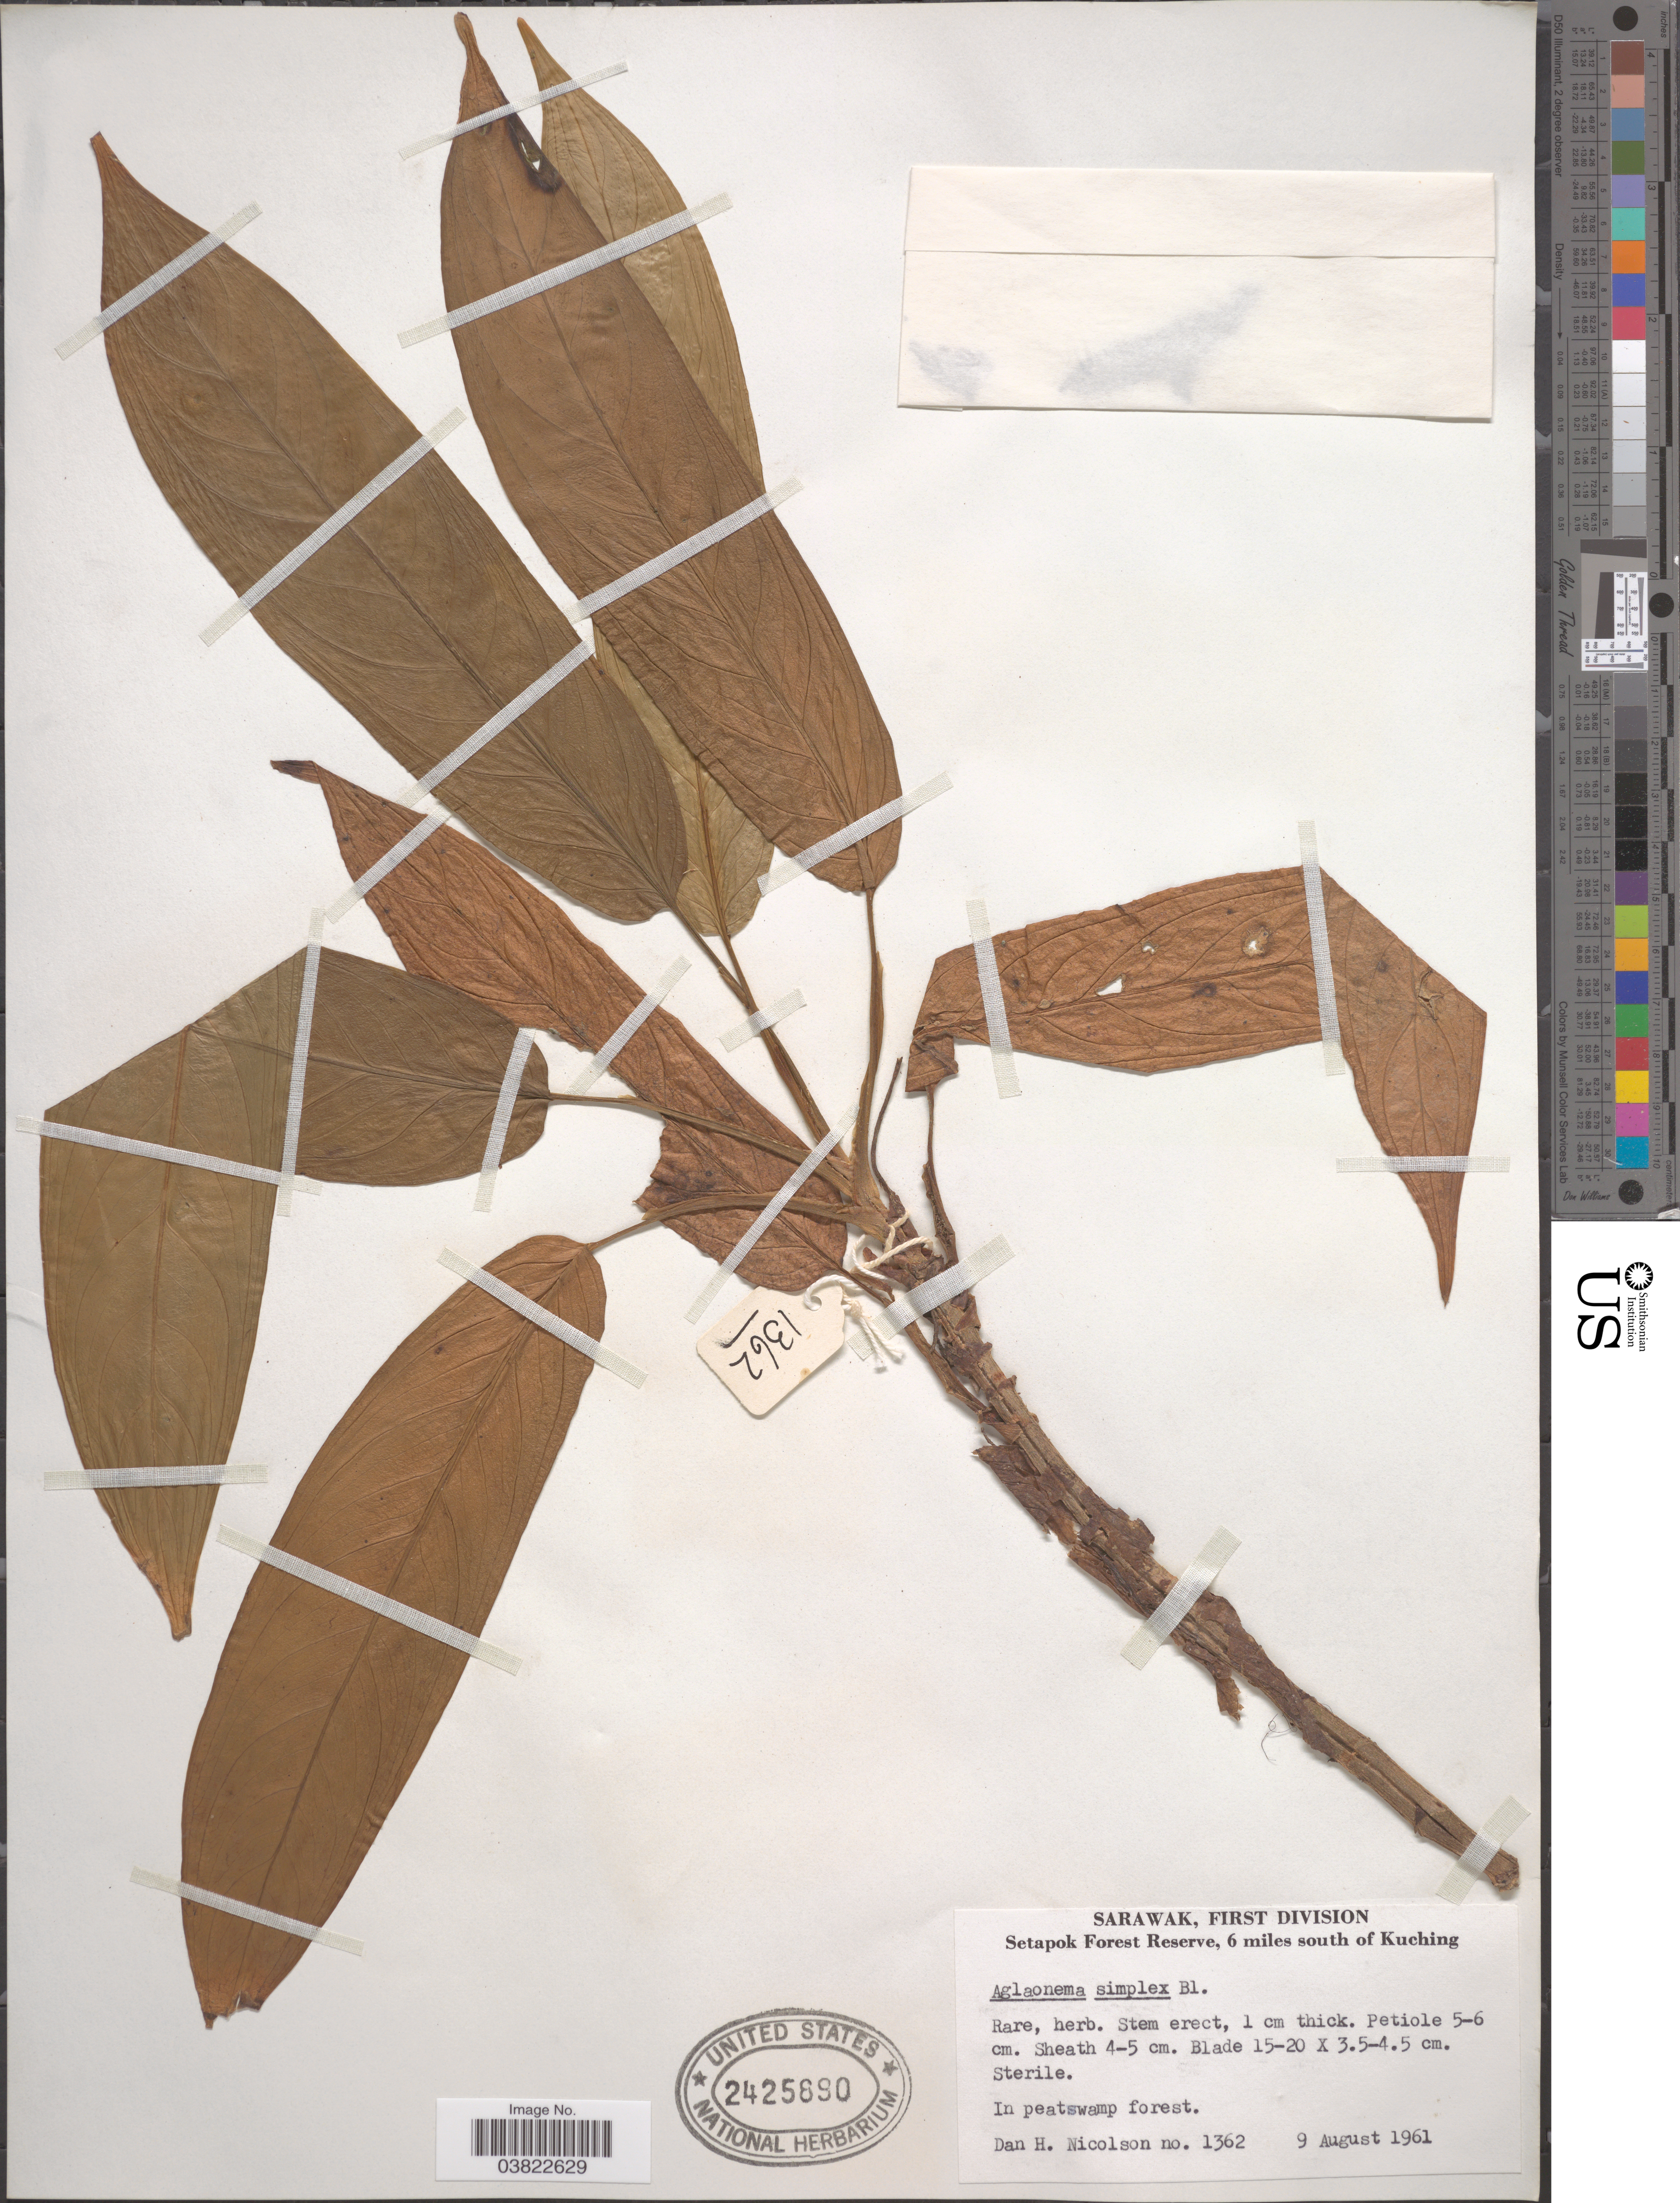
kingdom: Plantae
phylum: Tracheophyta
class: Liliopsida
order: Alismatales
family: Araceae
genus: Aglaonema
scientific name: Aglaonema simplex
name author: Blume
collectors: D. H. Nicolson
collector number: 1362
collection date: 1961-08-09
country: Malaysia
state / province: Sarawak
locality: First Division. Setapok Forest Reserbe, 6 miles south of Kuching.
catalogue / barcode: US 2425890